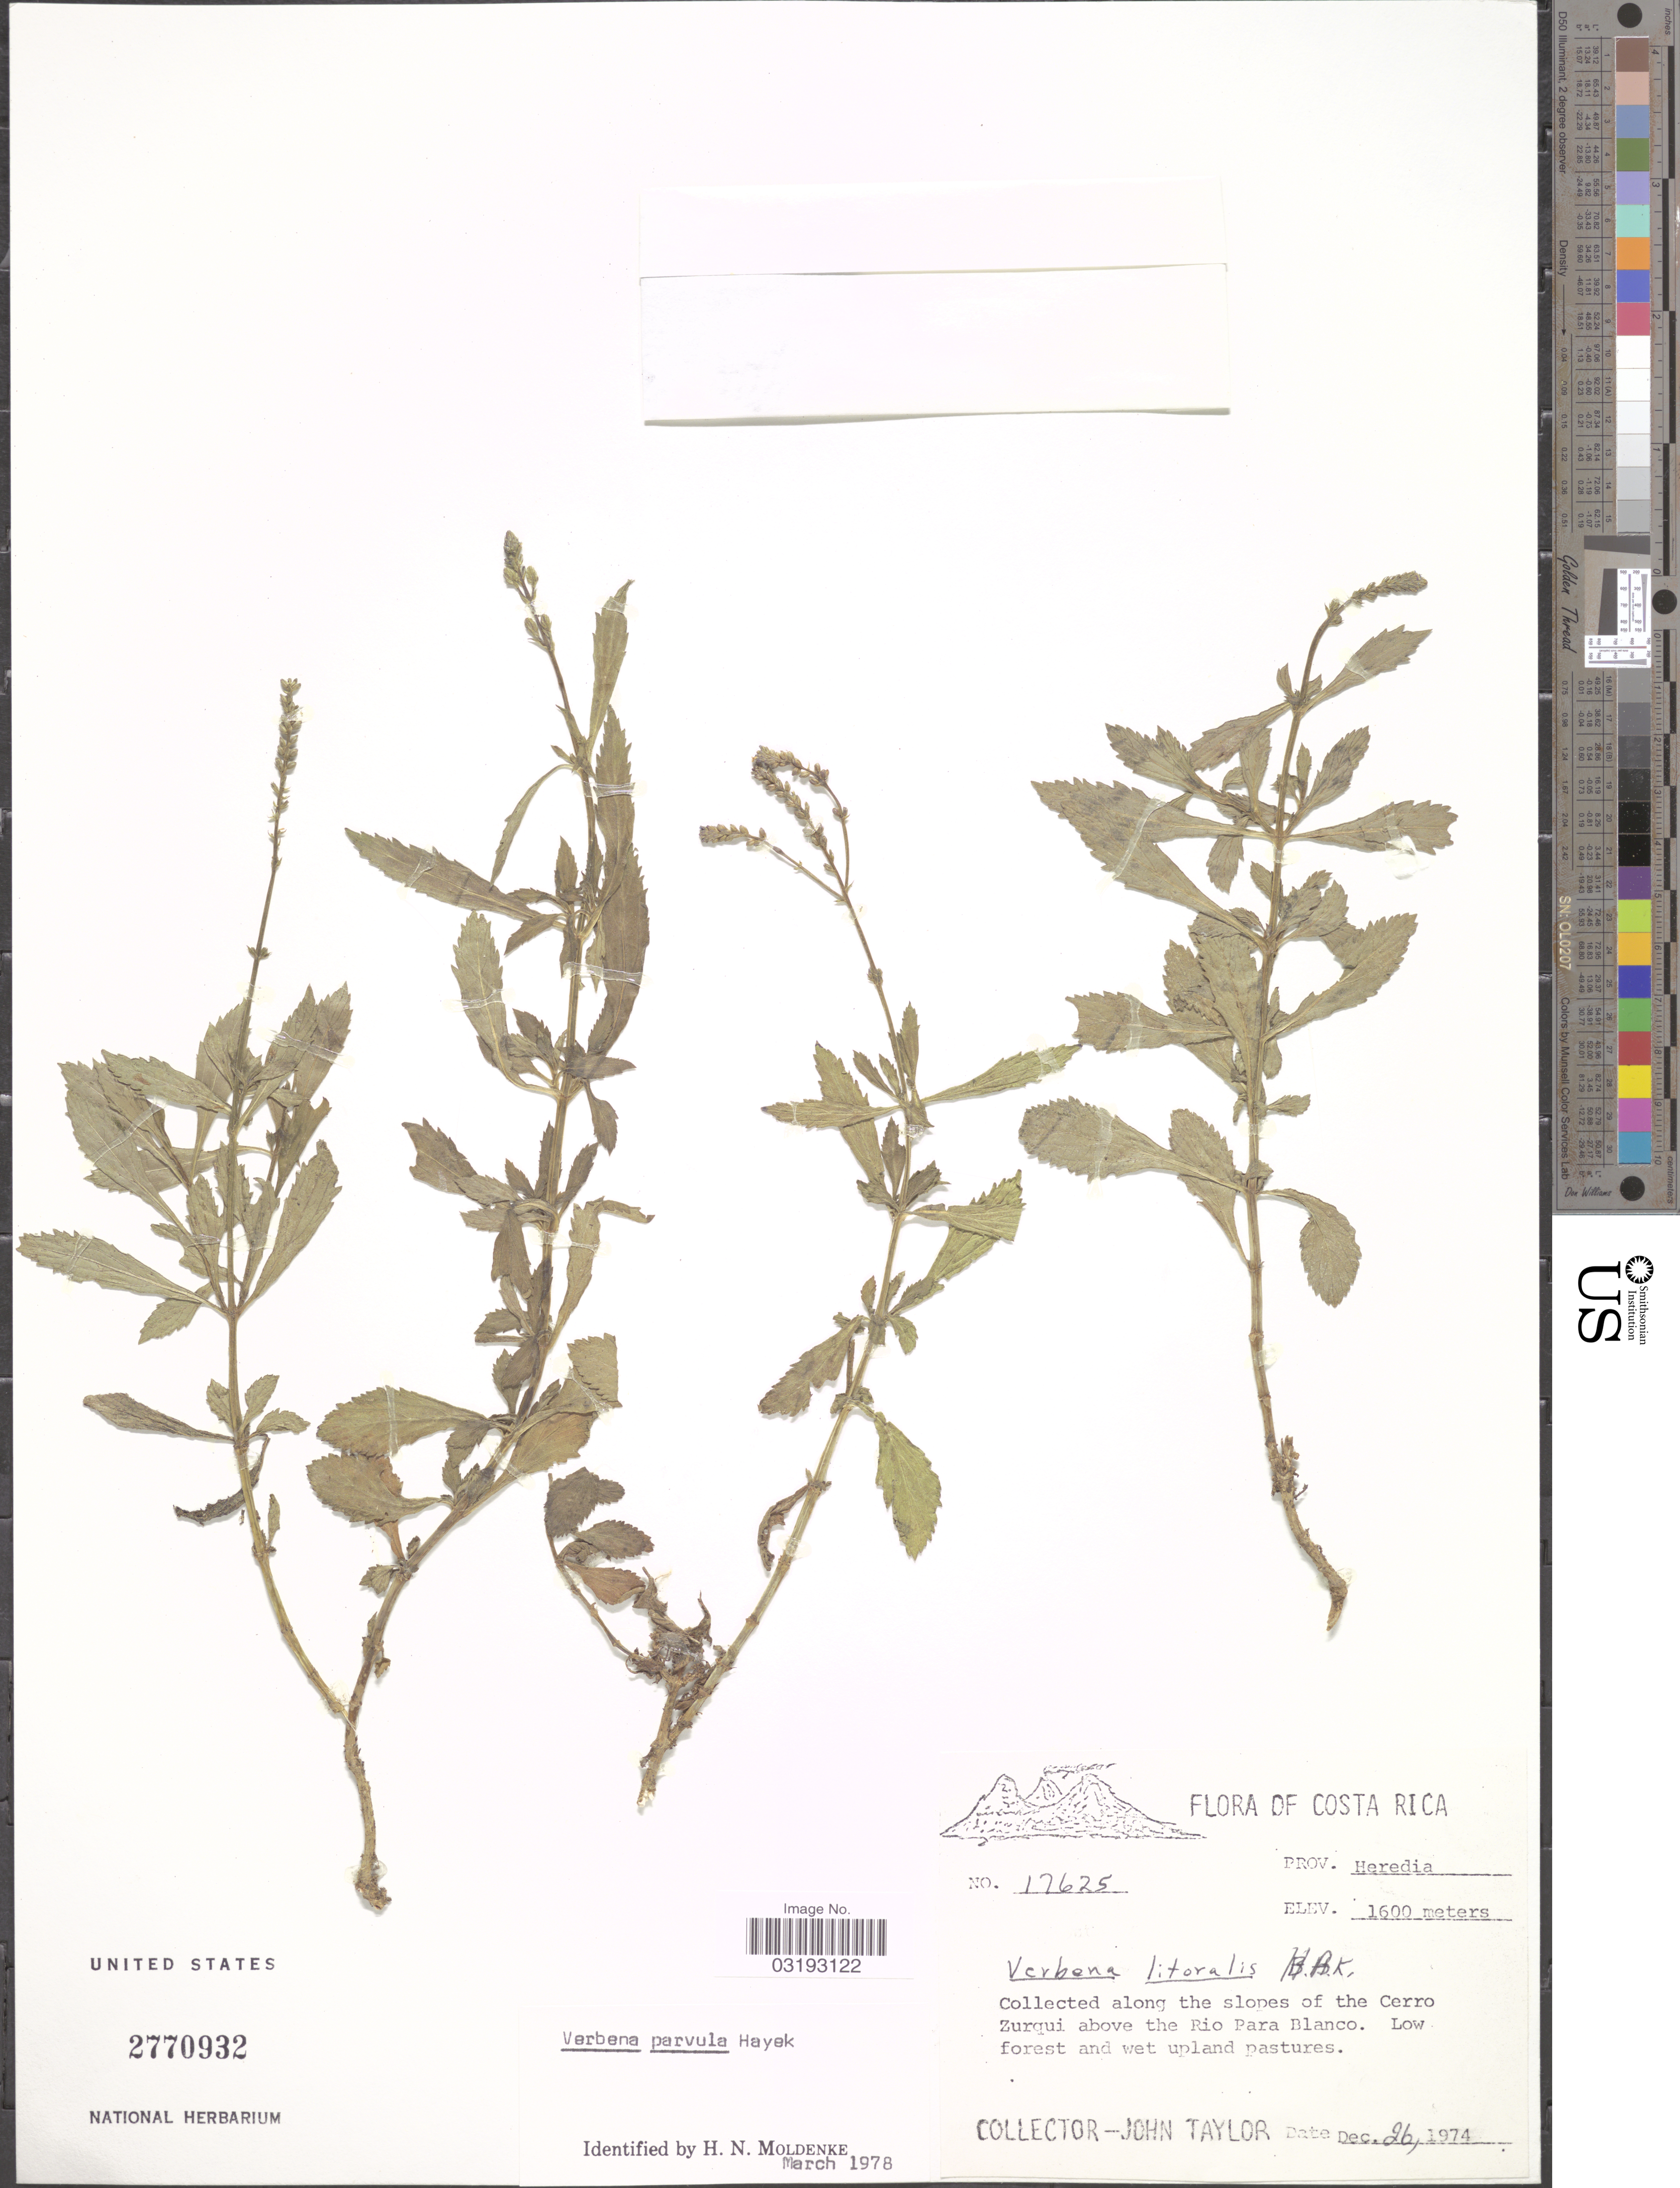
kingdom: Plantae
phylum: Tracheophyta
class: Magnoliopsida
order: Lamiales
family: Verbenaceae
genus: Verbena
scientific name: Verbena parvula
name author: Hayek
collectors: J. Taylor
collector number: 17625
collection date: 1974-12-26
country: Costa Rica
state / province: Heredia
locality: Along the slopes of the Cerro Zurqui above the Rio Para Blanco.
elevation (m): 1600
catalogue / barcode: US 2770932